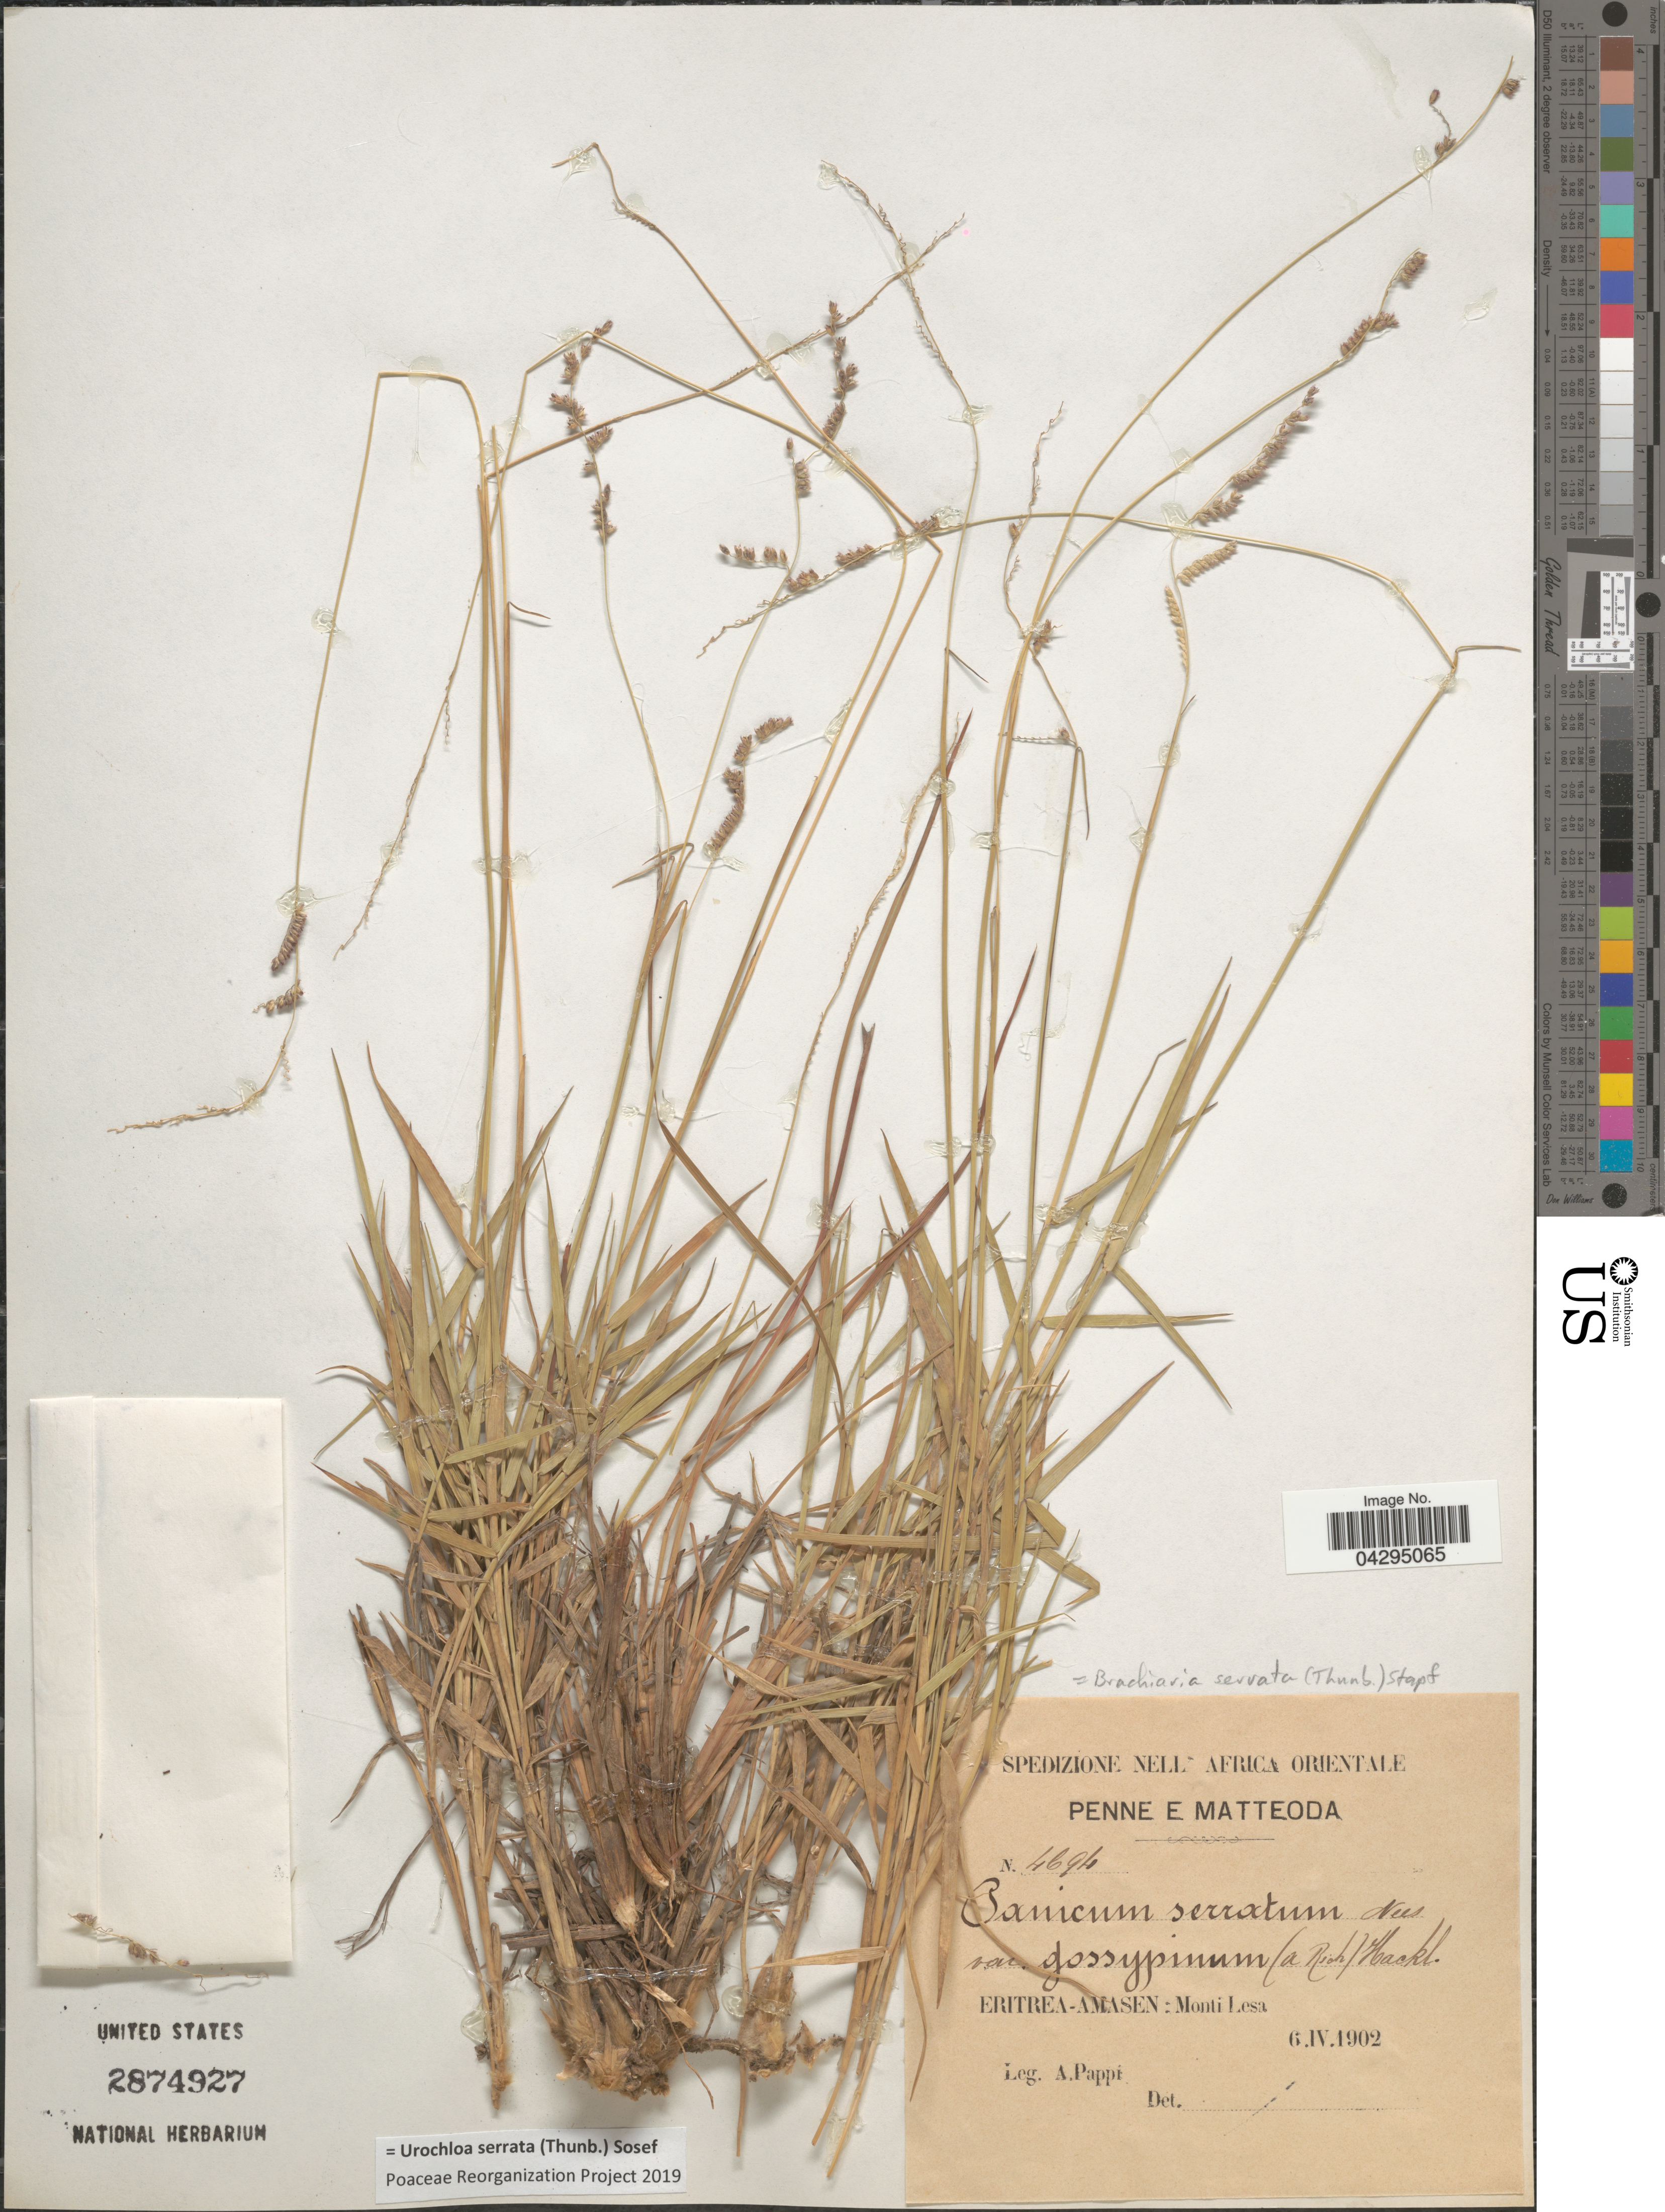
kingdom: Plantae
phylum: Tracheophyta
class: Liliopsida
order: Poales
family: Poaceae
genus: Urochloa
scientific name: Urochloa serrata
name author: (Thunb.) Sosef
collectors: A. Pappi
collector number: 4694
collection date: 1902-04-06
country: Eritrea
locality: Africa Orientale. Eritrea-Amasen: Monti Lesa.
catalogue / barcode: US 2874927